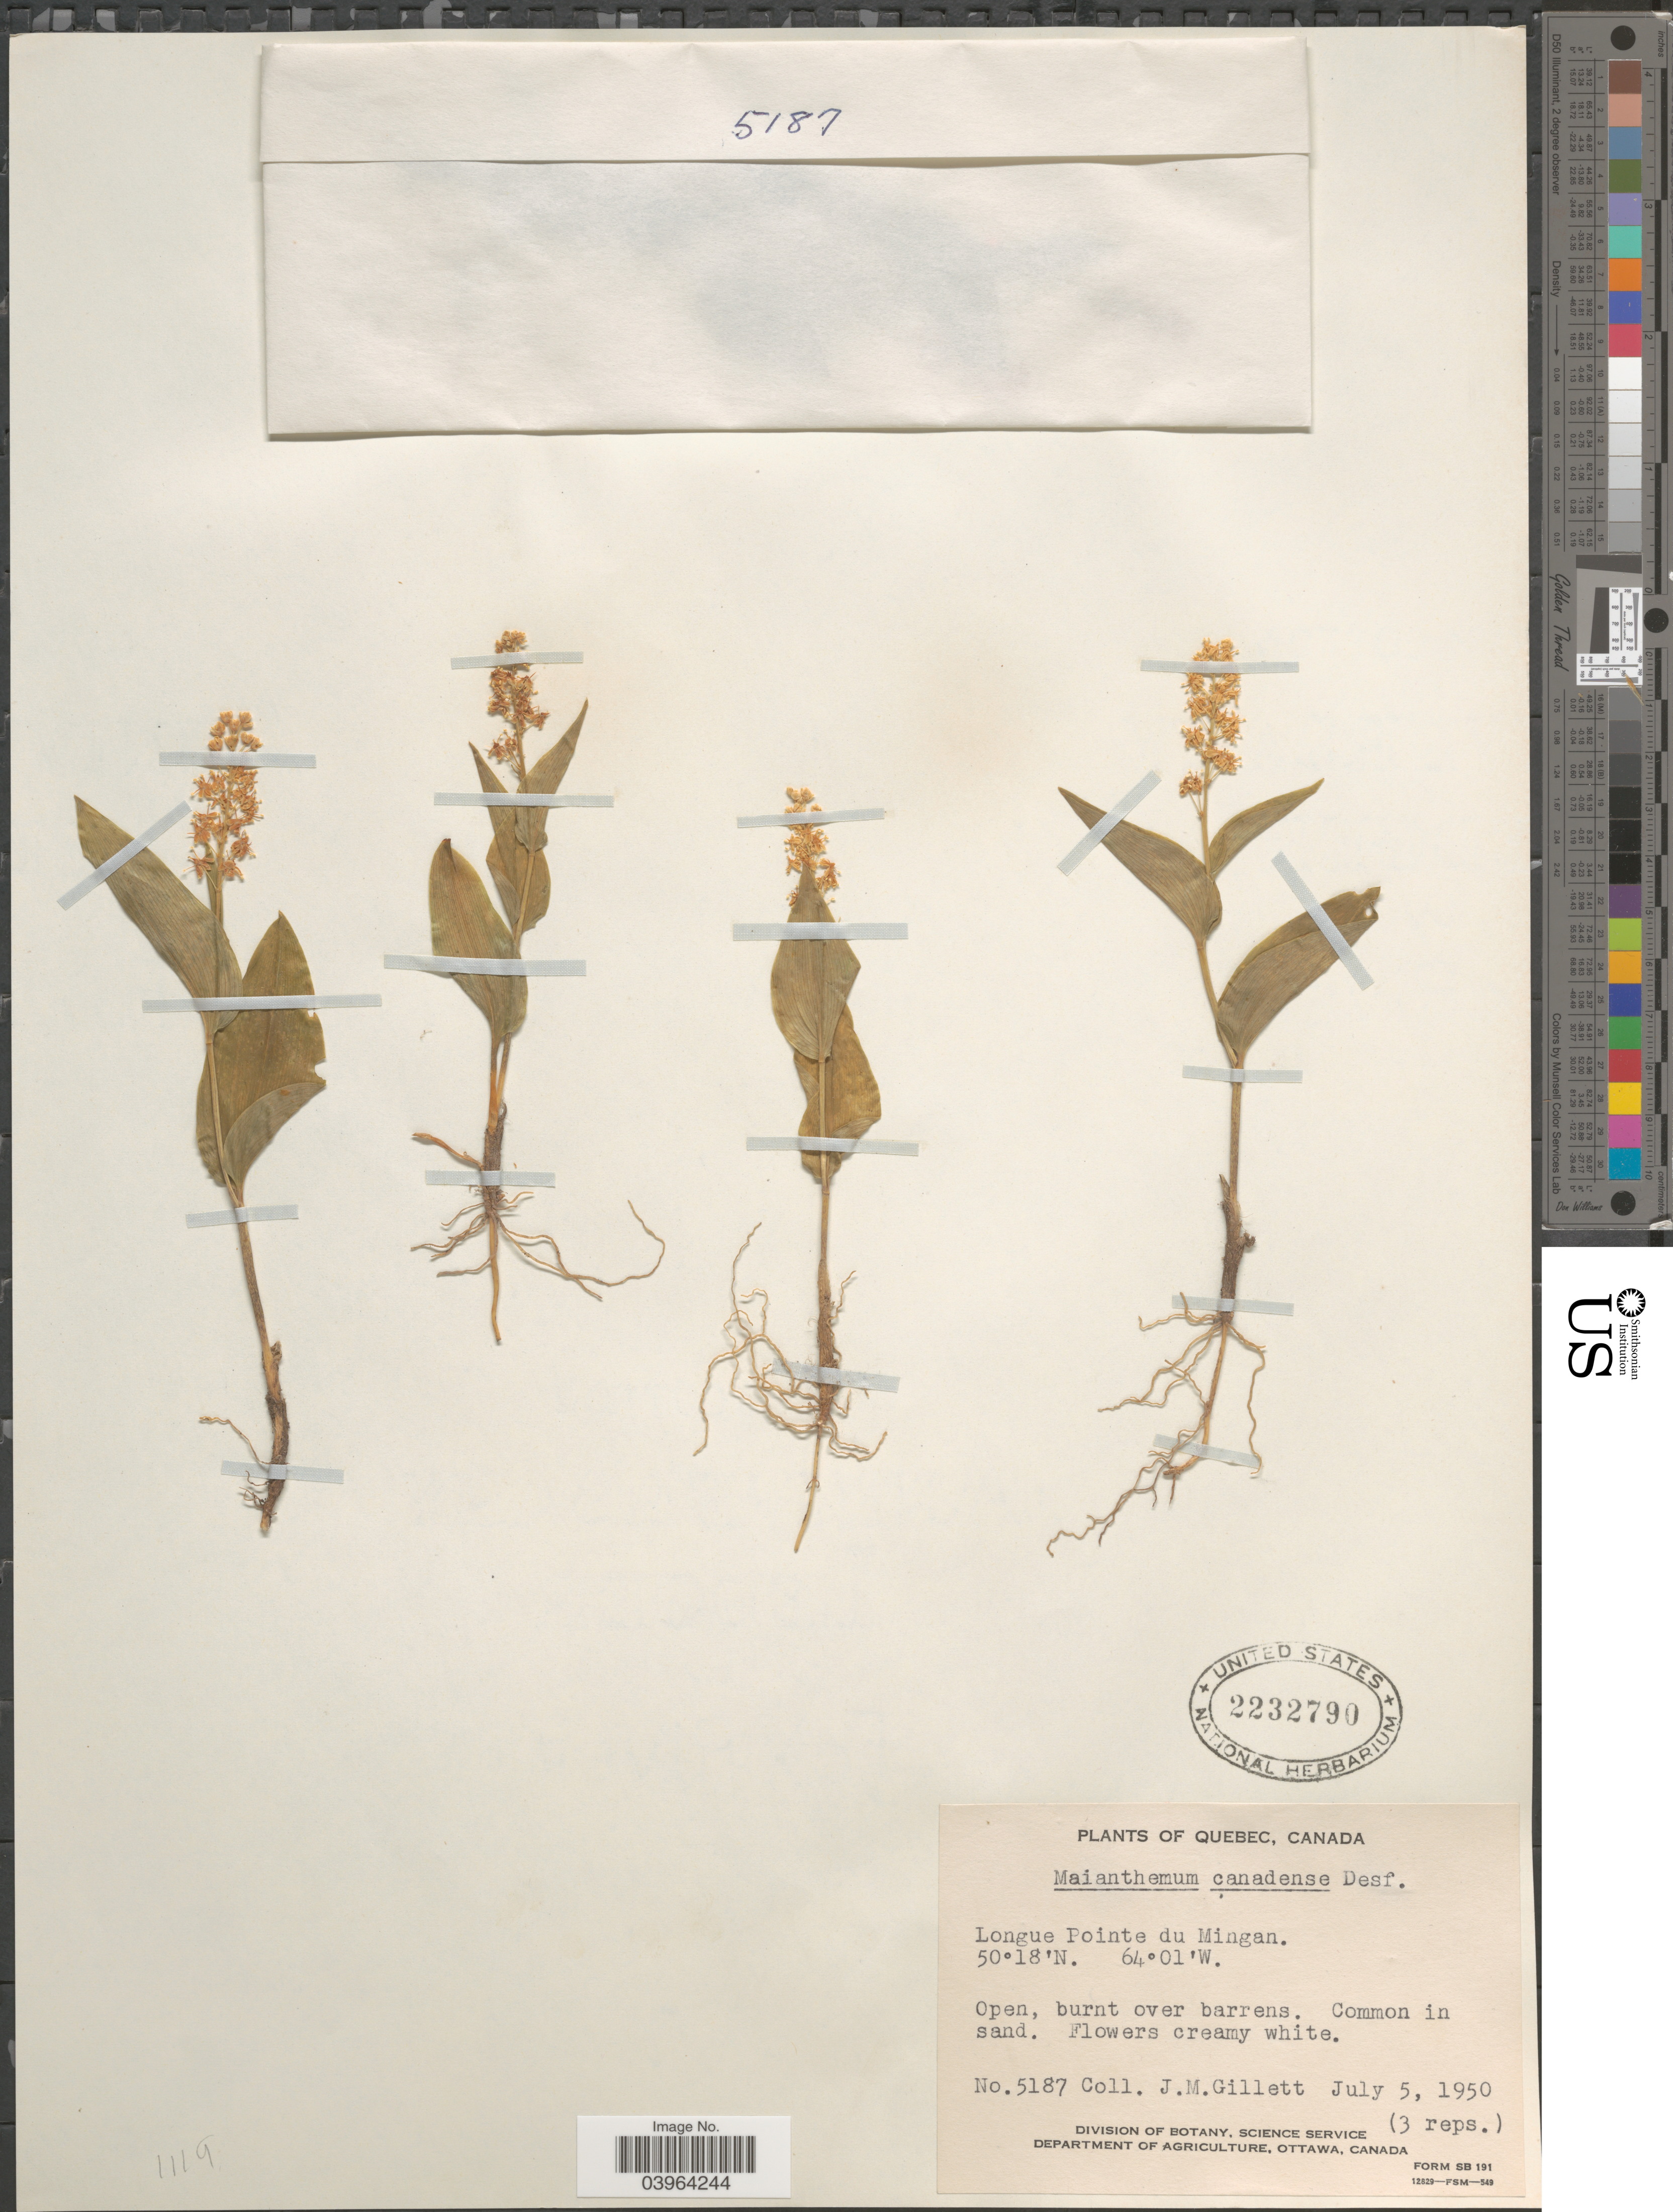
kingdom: Plantae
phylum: Tracheophyta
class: Liliopsida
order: Asparagales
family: Asparagaceae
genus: Maianthemum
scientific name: Maianthemum canadense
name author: Desf.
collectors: J. M. Gillett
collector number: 5187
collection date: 1950-07-05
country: Canada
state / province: Quebec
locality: Longue Pointe du Mingan.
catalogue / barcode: US 2232790